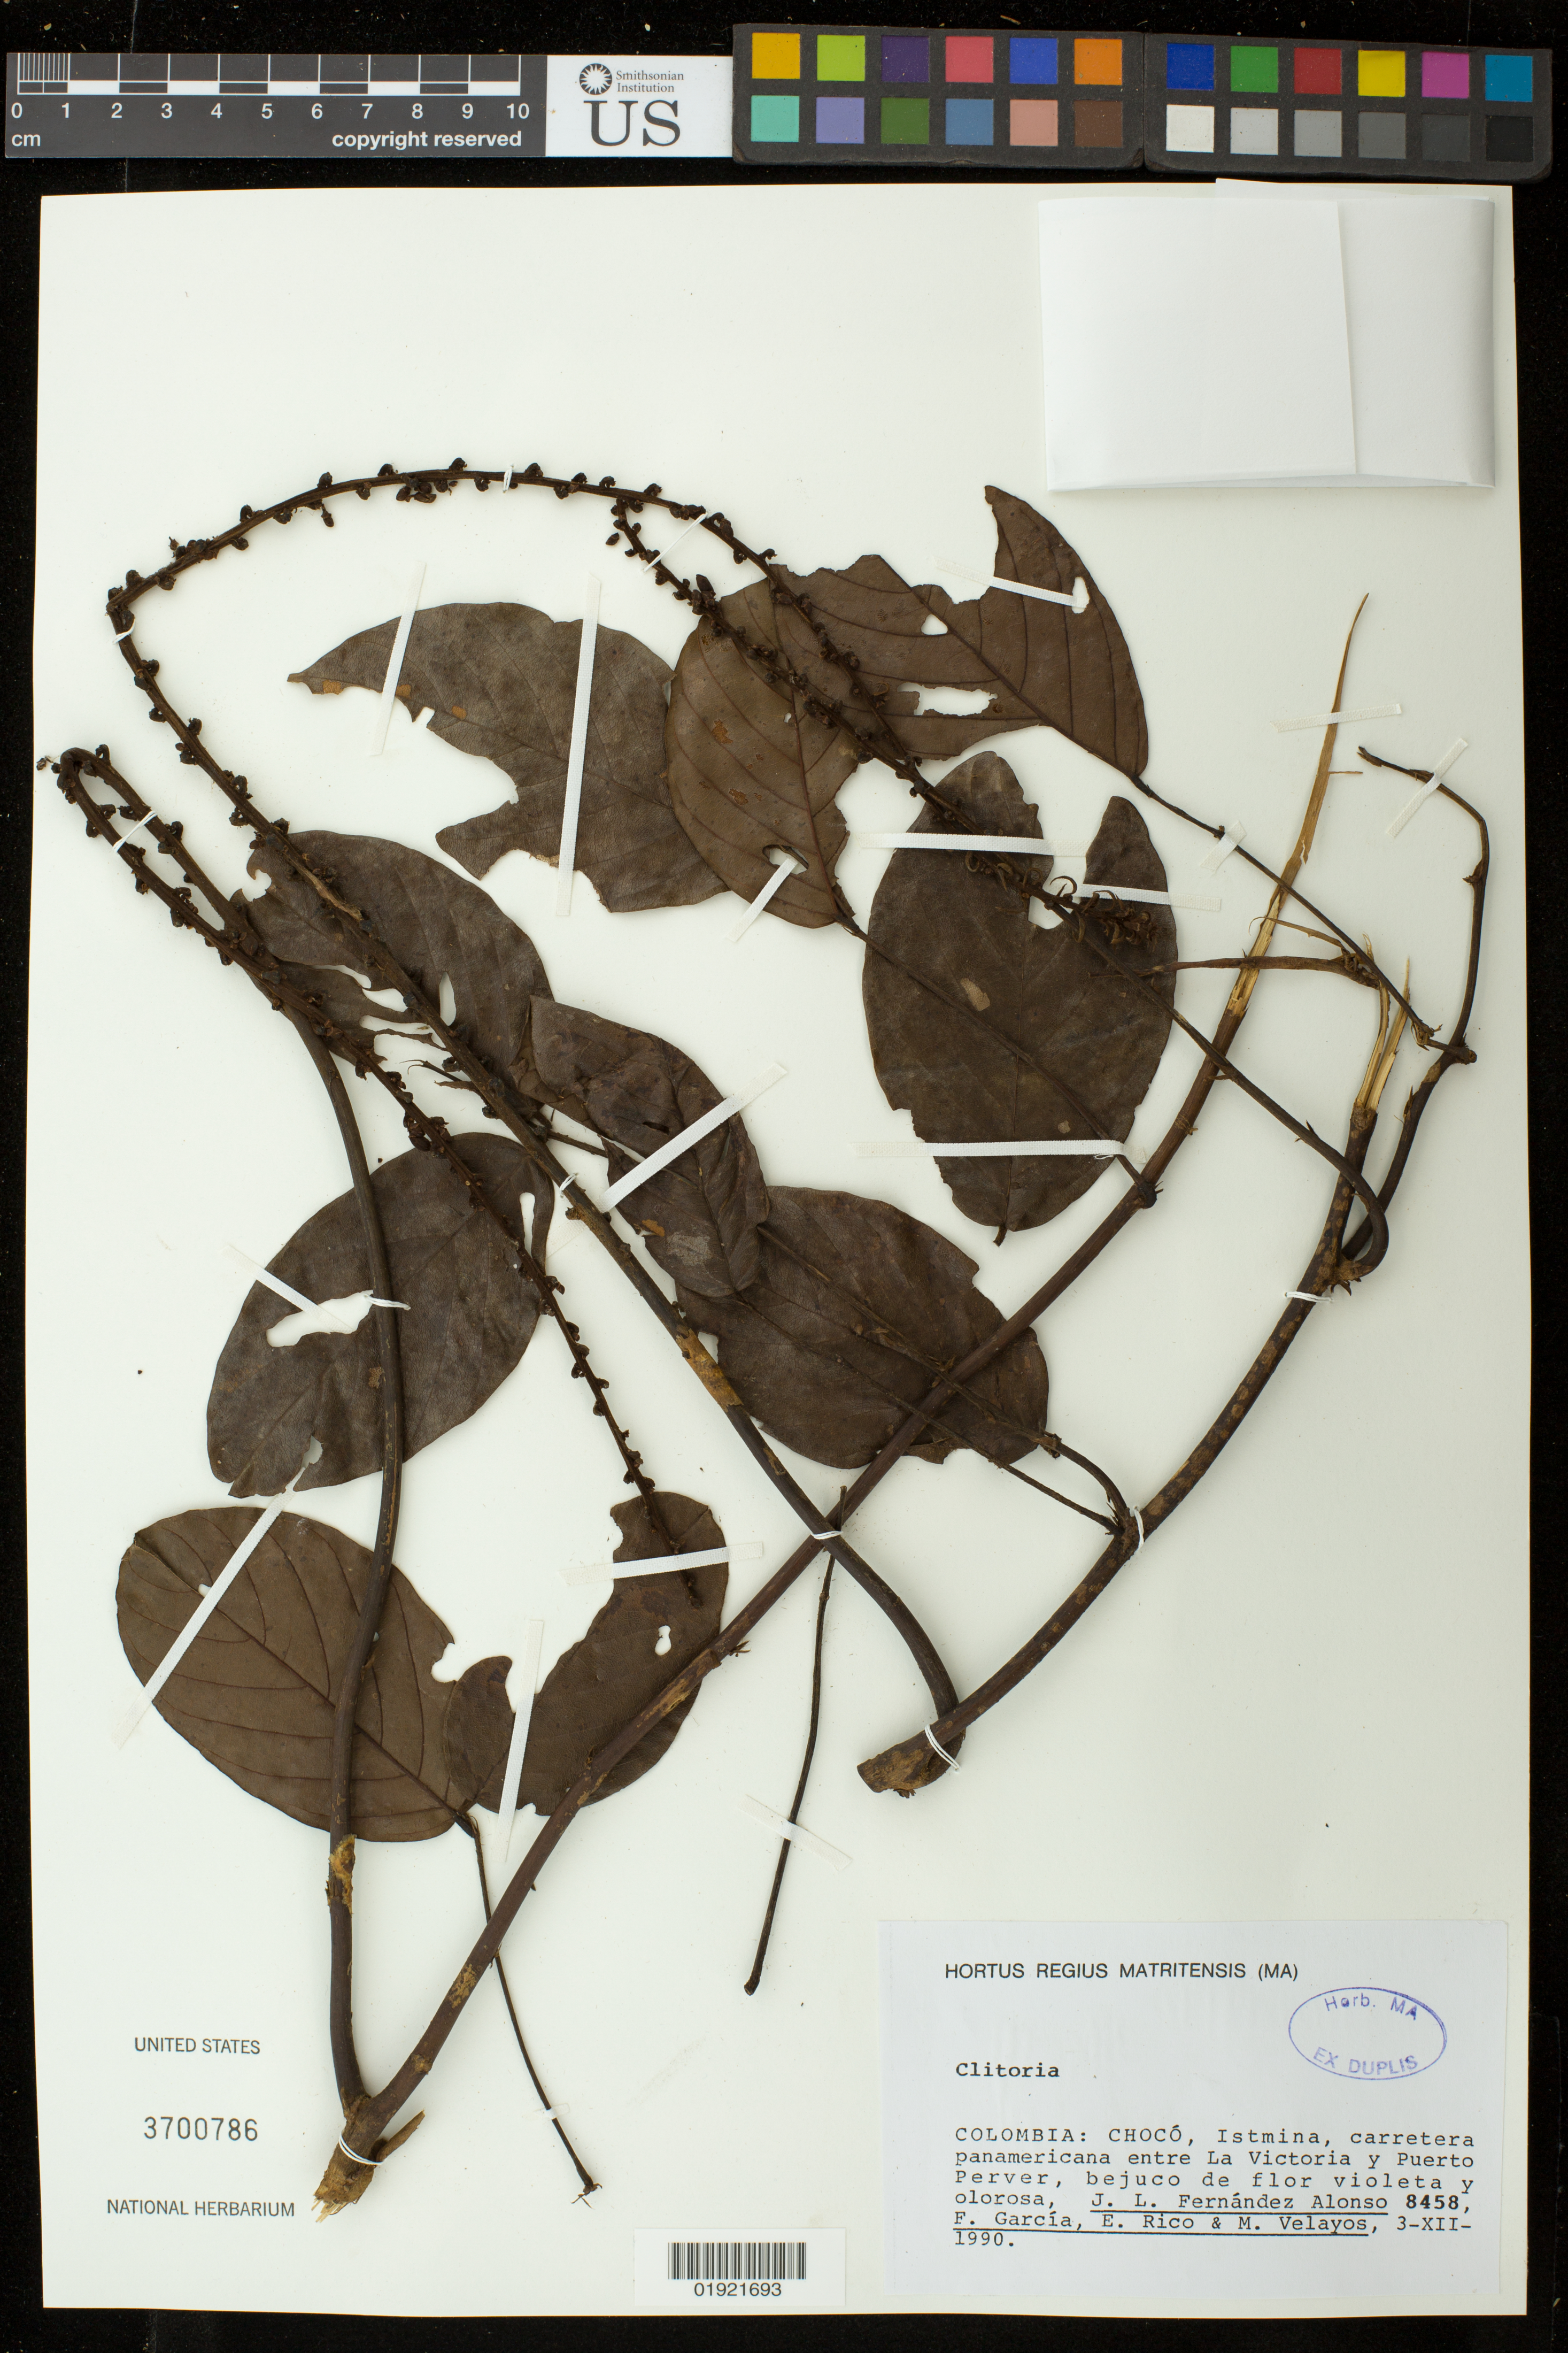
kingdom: Plantae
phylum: Tracheophyta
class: Magnoliopsida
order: Fabales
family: Fabaceae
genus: Clitoria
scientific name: Clitoria sp.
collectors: J. L. Fernández-Alonso, F. Garcia, E. Rico & M. Velayos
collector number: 8458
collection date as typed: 3-XII-1990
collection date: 1990-12-03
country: Colombia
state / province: Chocó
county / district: Istmina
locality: carretera panamericana entre La Victoria y Puerto Perver, bejuco de flor violete y olorosa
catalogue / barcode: US 3700786